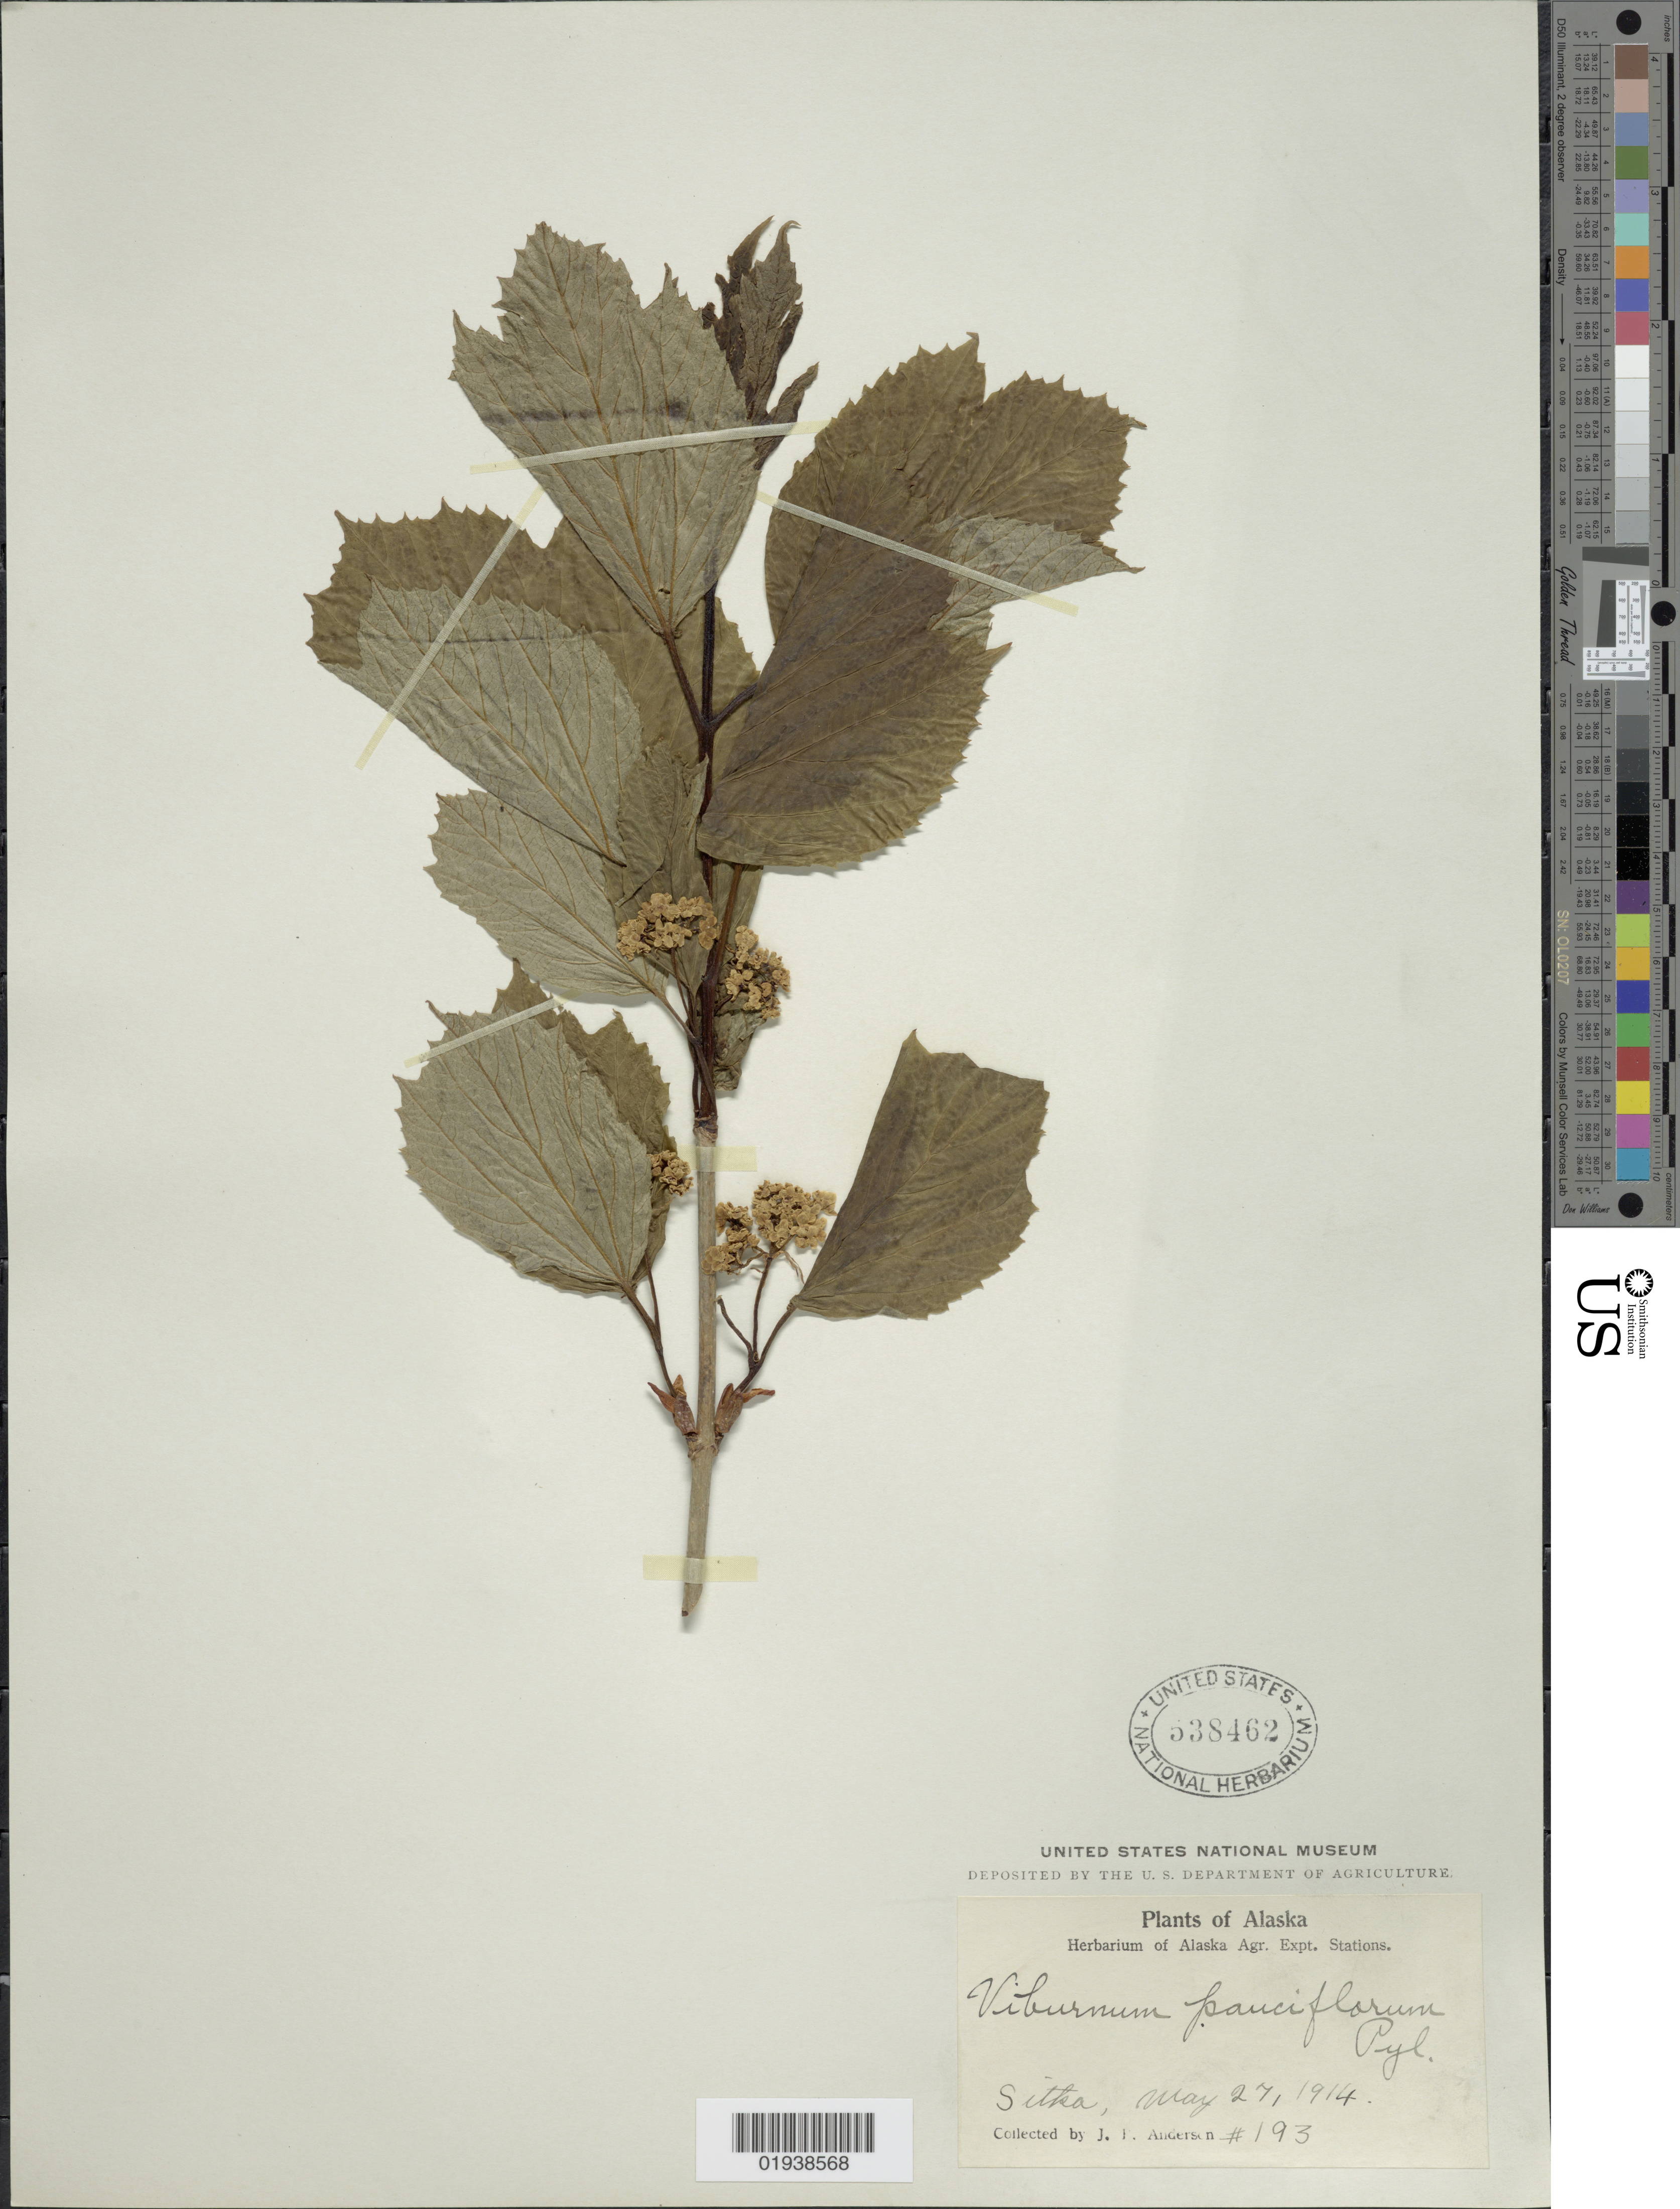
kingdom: Plantae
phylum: Tracheophyta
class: Magnoliopsida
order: Dipsacales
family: Viburnaceae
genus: Viburnum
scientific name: Viburnum edule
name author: (Michx.) Raf.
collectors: J. P. Anderson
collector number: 193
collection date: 1914-05-27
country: United States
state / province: Alaska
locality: Sitka.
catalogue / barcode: US 538462